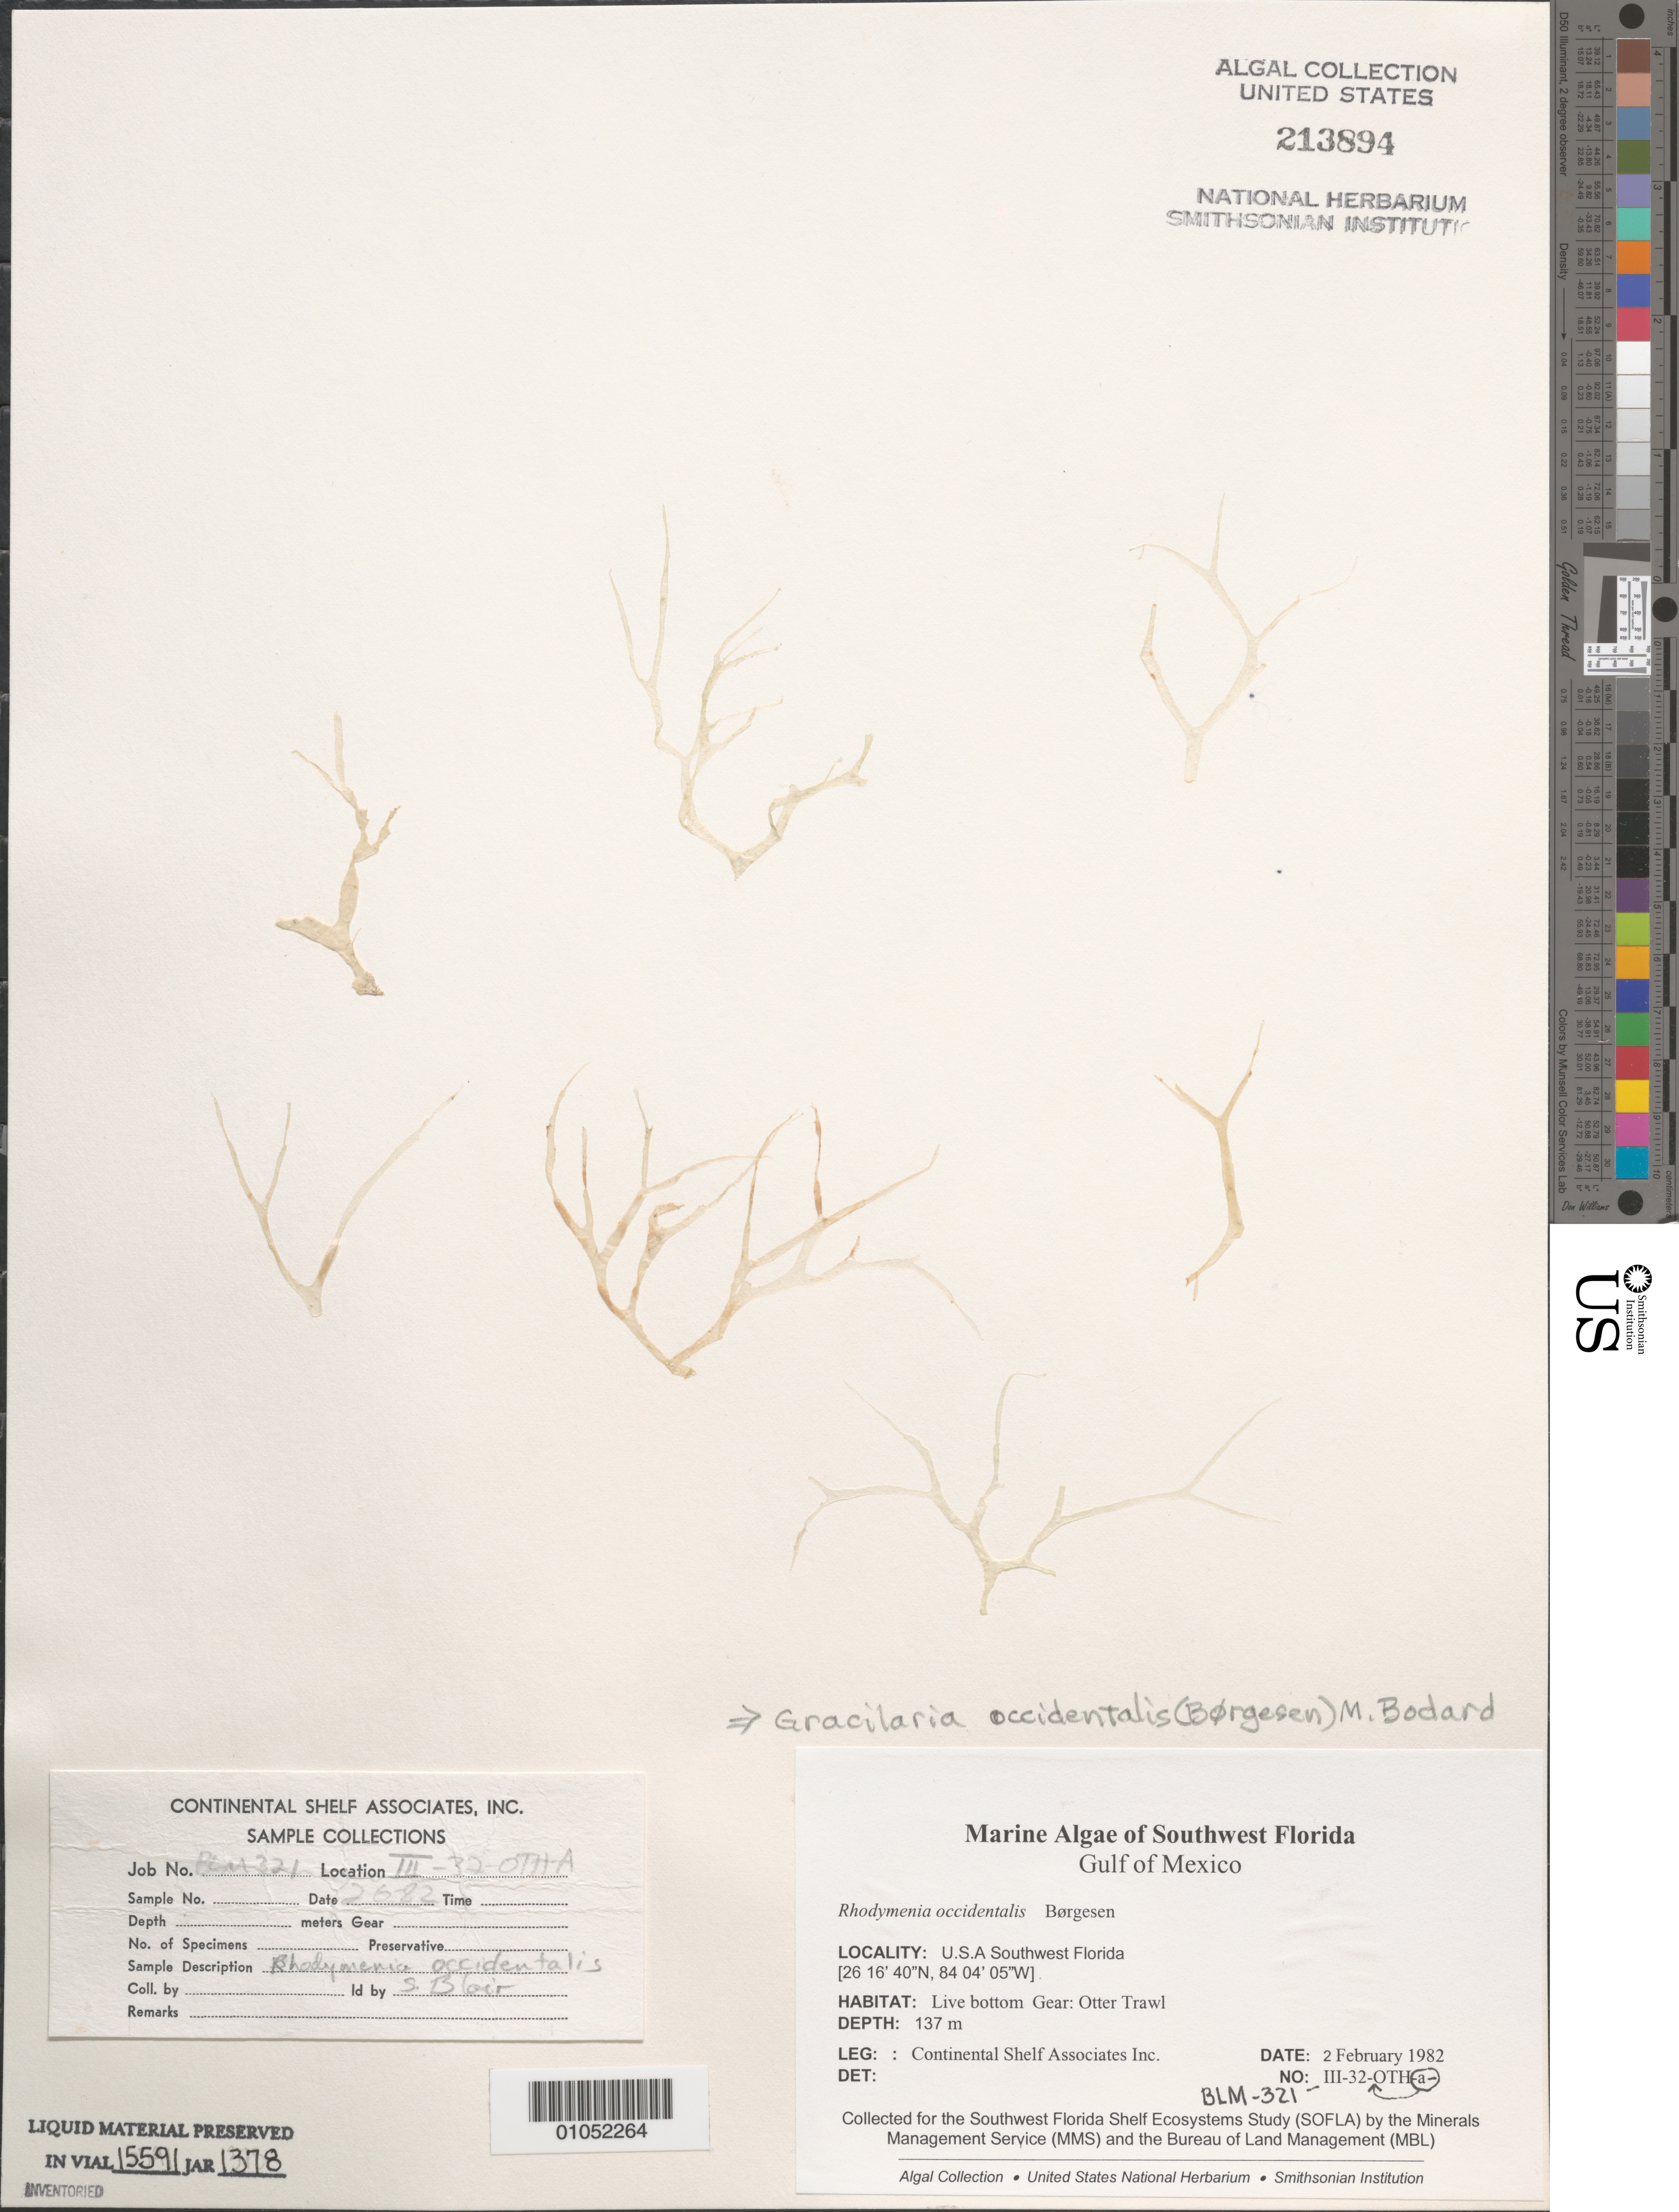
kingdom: Plantae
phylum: Rhodophyta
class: Florideophyceae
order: Gracilariales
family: Gracilariaceae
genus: Gracilaria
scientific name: Gracilaria occidentalis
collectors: Continental Shelf Associates Inc.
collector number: BLM-321-III-32-A-OTH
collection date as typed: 02 Feb 1982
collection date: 1982-02-02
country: United States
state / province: Florida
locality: Gulf of Mexico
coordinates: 26 16'40"N, 84 04'05"W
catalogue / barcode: US 213894